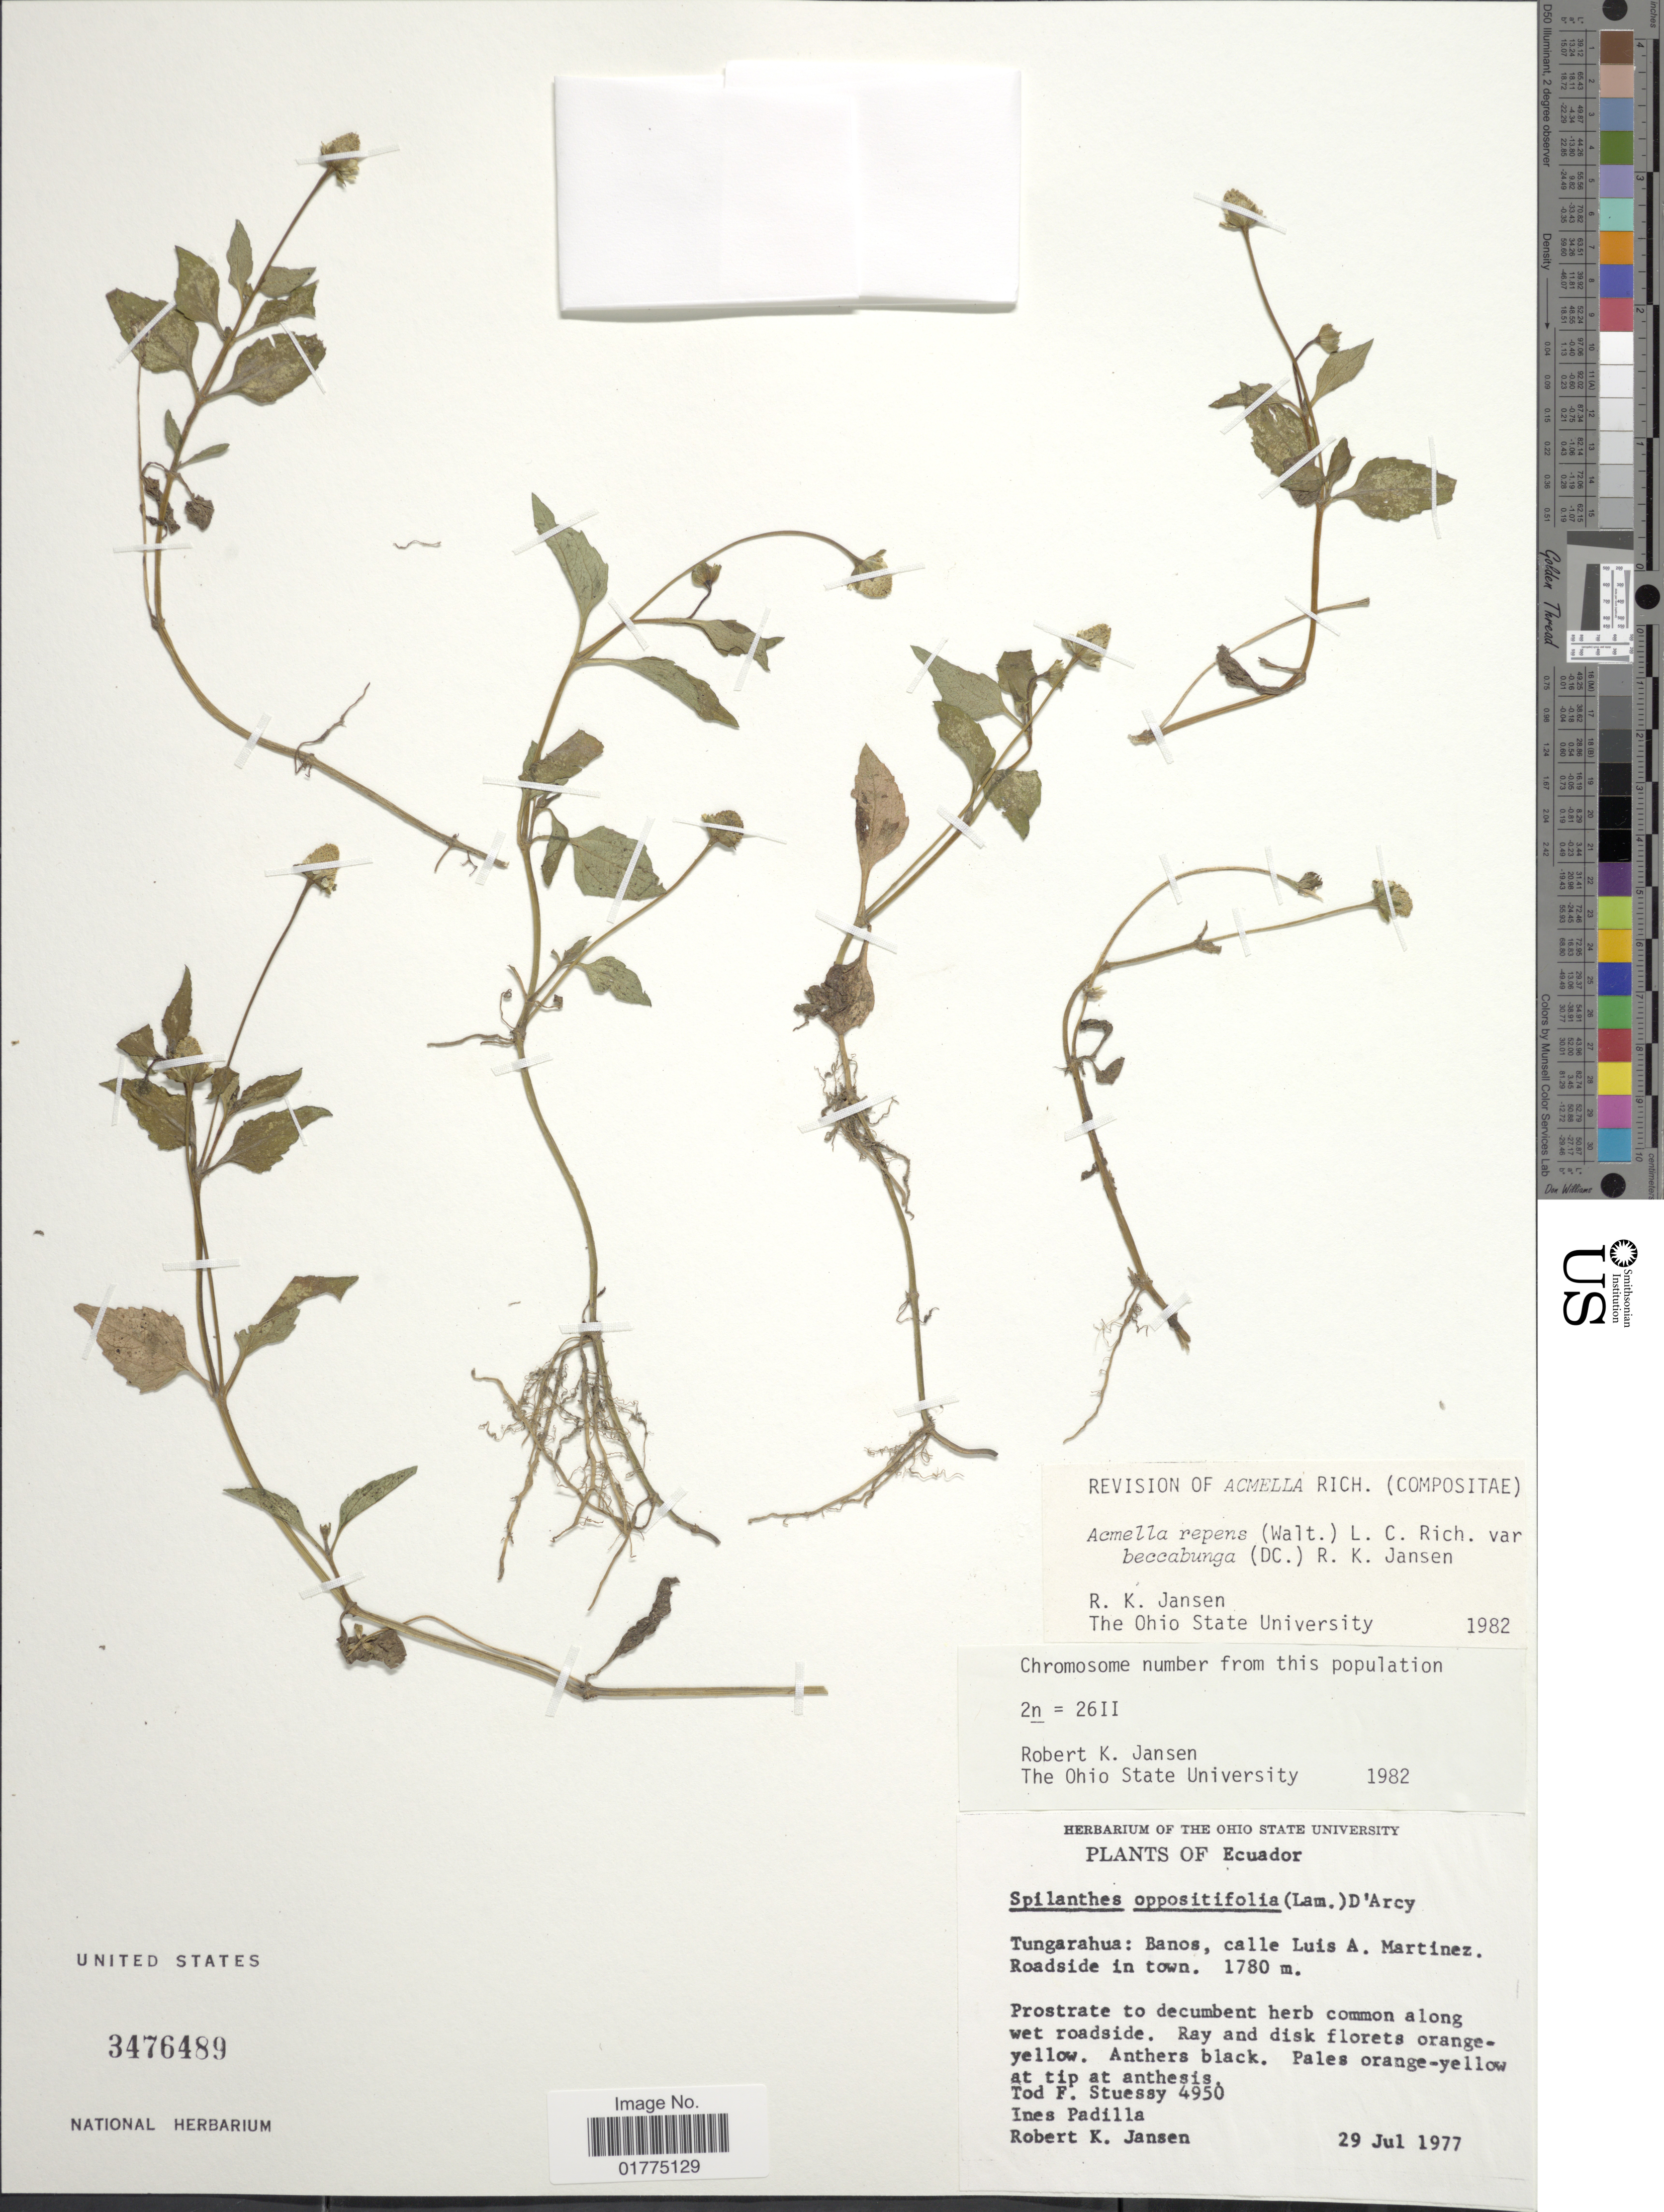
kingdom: Plantae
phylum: Tracheophyta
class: Magnoliopsida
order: Asterales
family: Asteraceae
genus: Heliopsis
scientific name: Heliopsis buphthalmoides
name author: (Jacq.) Dunal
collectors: T. Stuessy, I. Padilla & R. K. Jansen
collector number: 4950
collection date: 1977-07-29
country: Ecuador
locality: Tungarahua: Banos, calle Luis A. Martinez. Roadside in town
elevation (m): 1780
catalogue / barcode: US 3476489